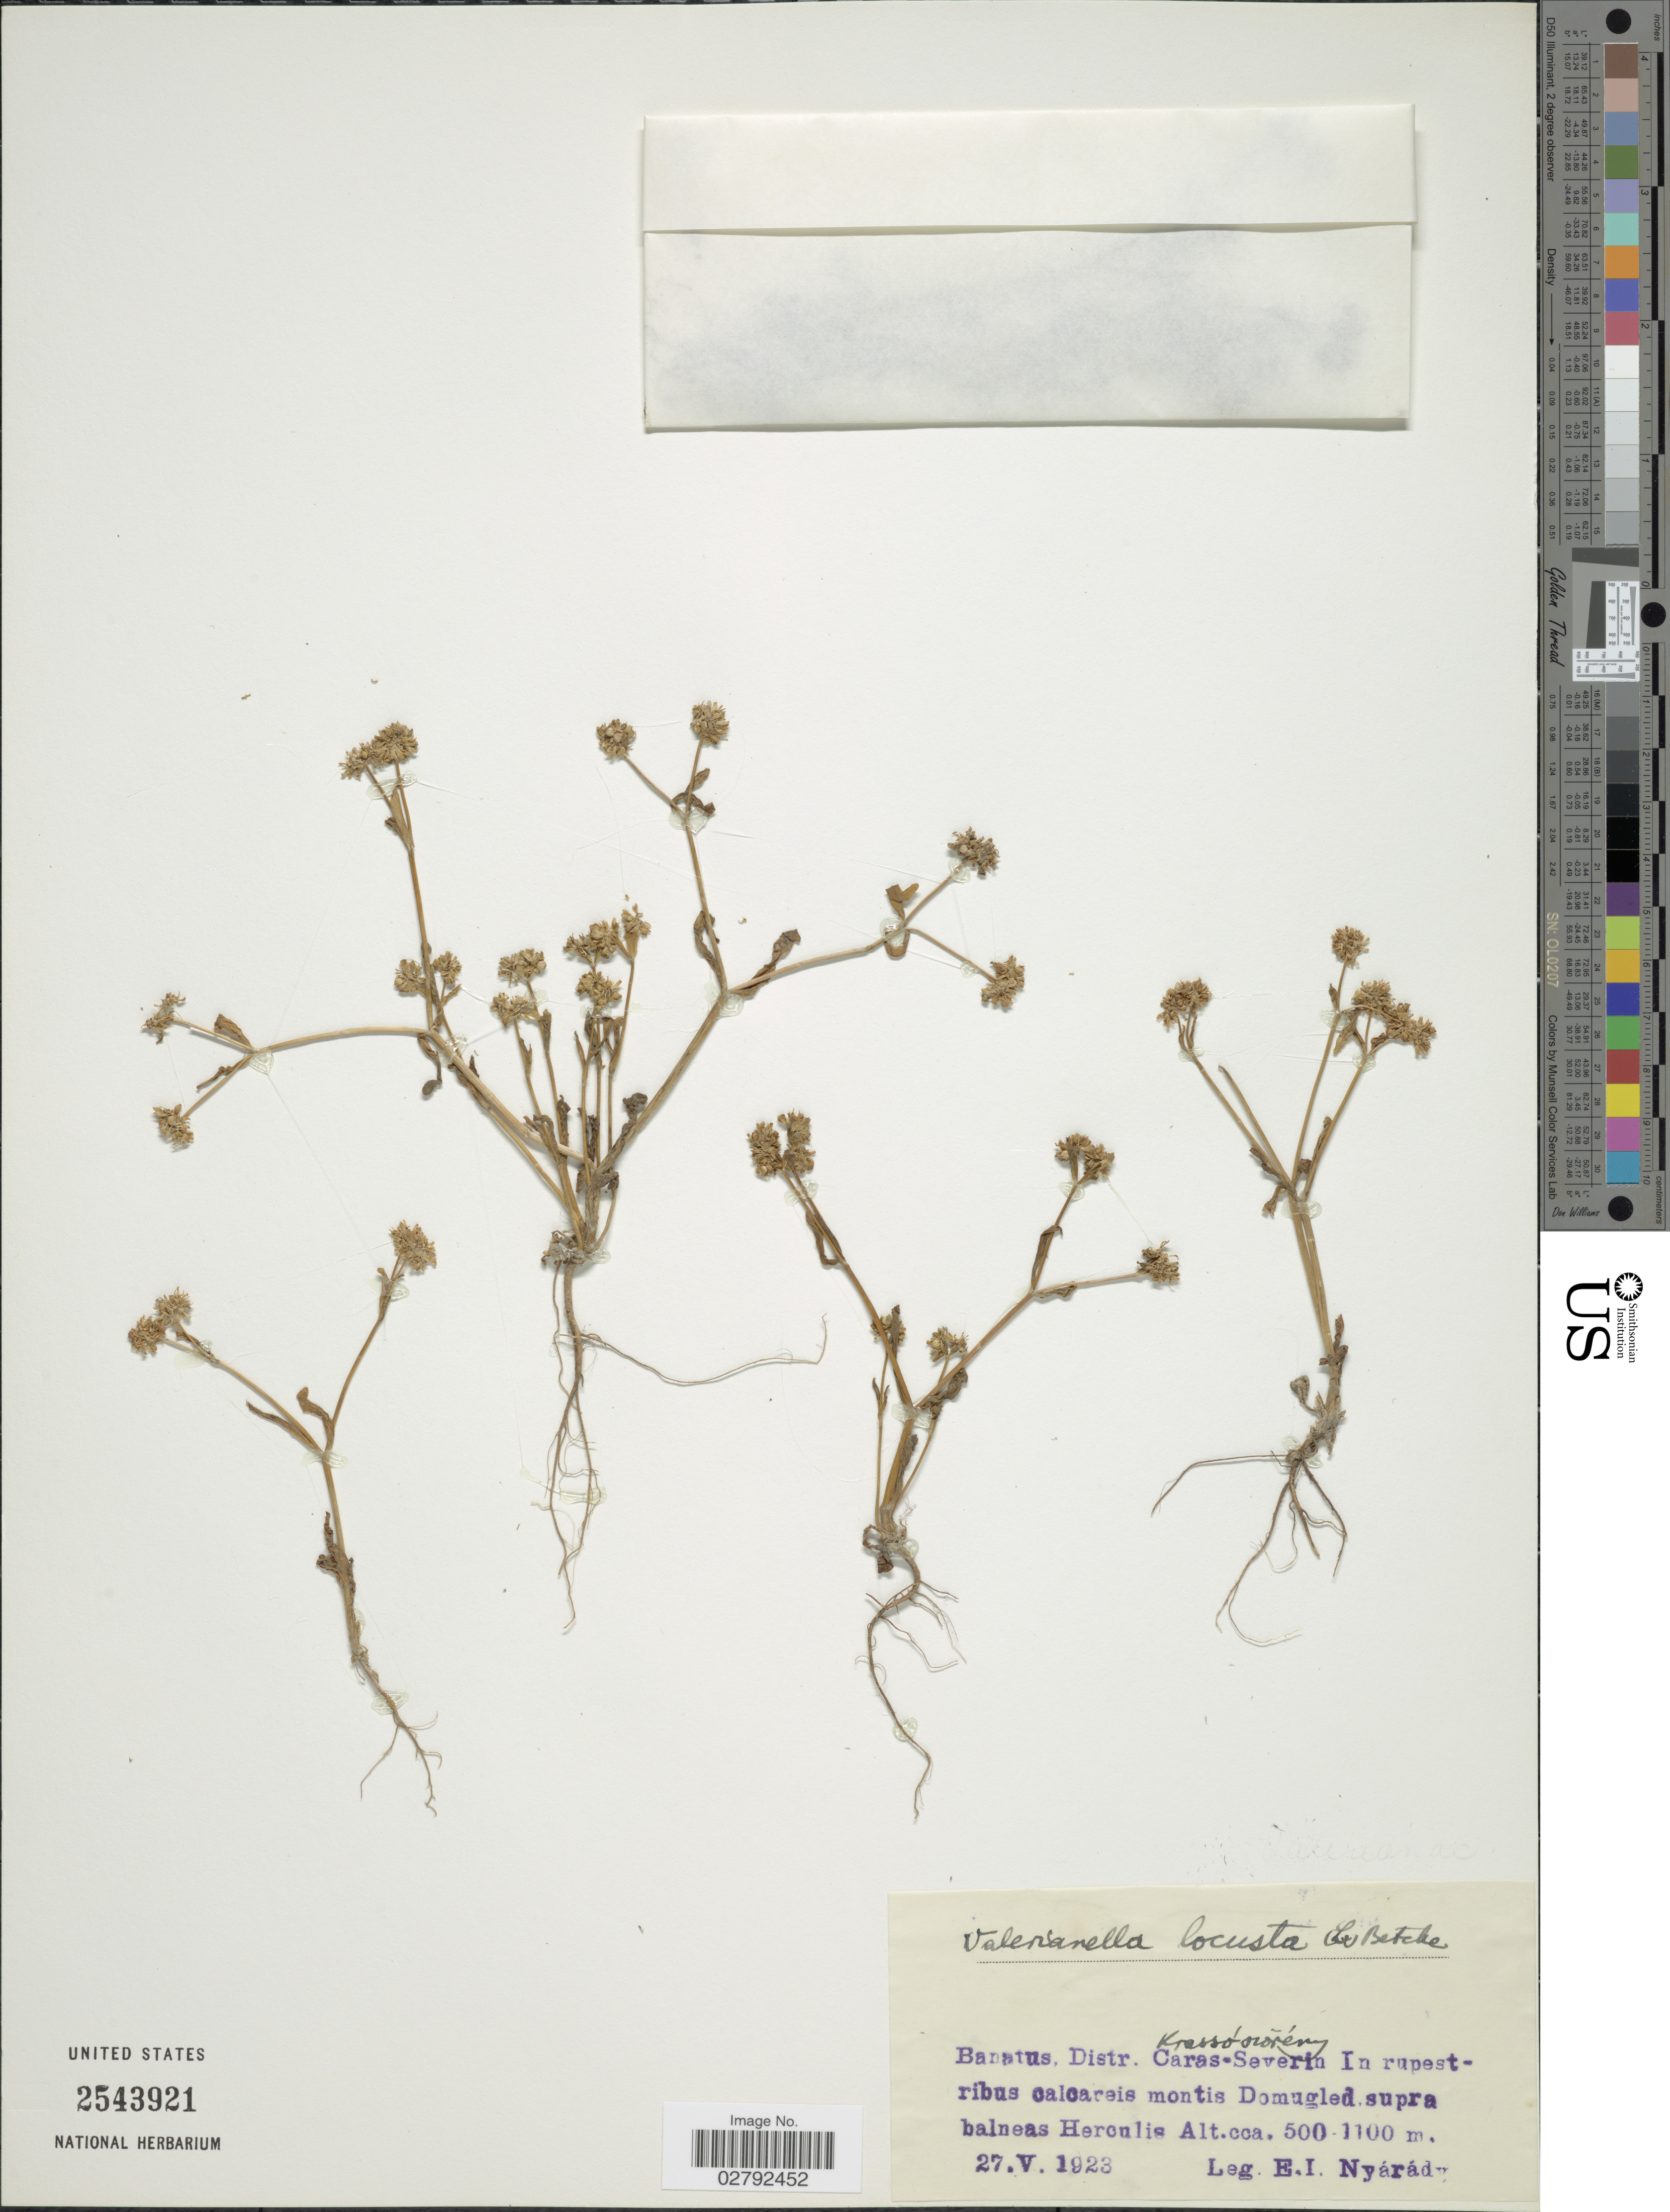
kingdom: Plantae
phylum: Tracheophyta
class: Magnoliopsida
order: Dipsacales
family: Caprifoliaceae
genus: Valerianella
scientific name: Valerianella locusta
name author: (L.) Latourr.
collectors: E. Nyárády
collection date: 1923-05-27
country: Romania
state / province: Caras-Severin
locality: Banatus, Distr. Caras-Severin in rupestribus calcareis montis Domugled, supra balneas Herculis.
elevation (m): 500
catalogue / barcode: US 2543921